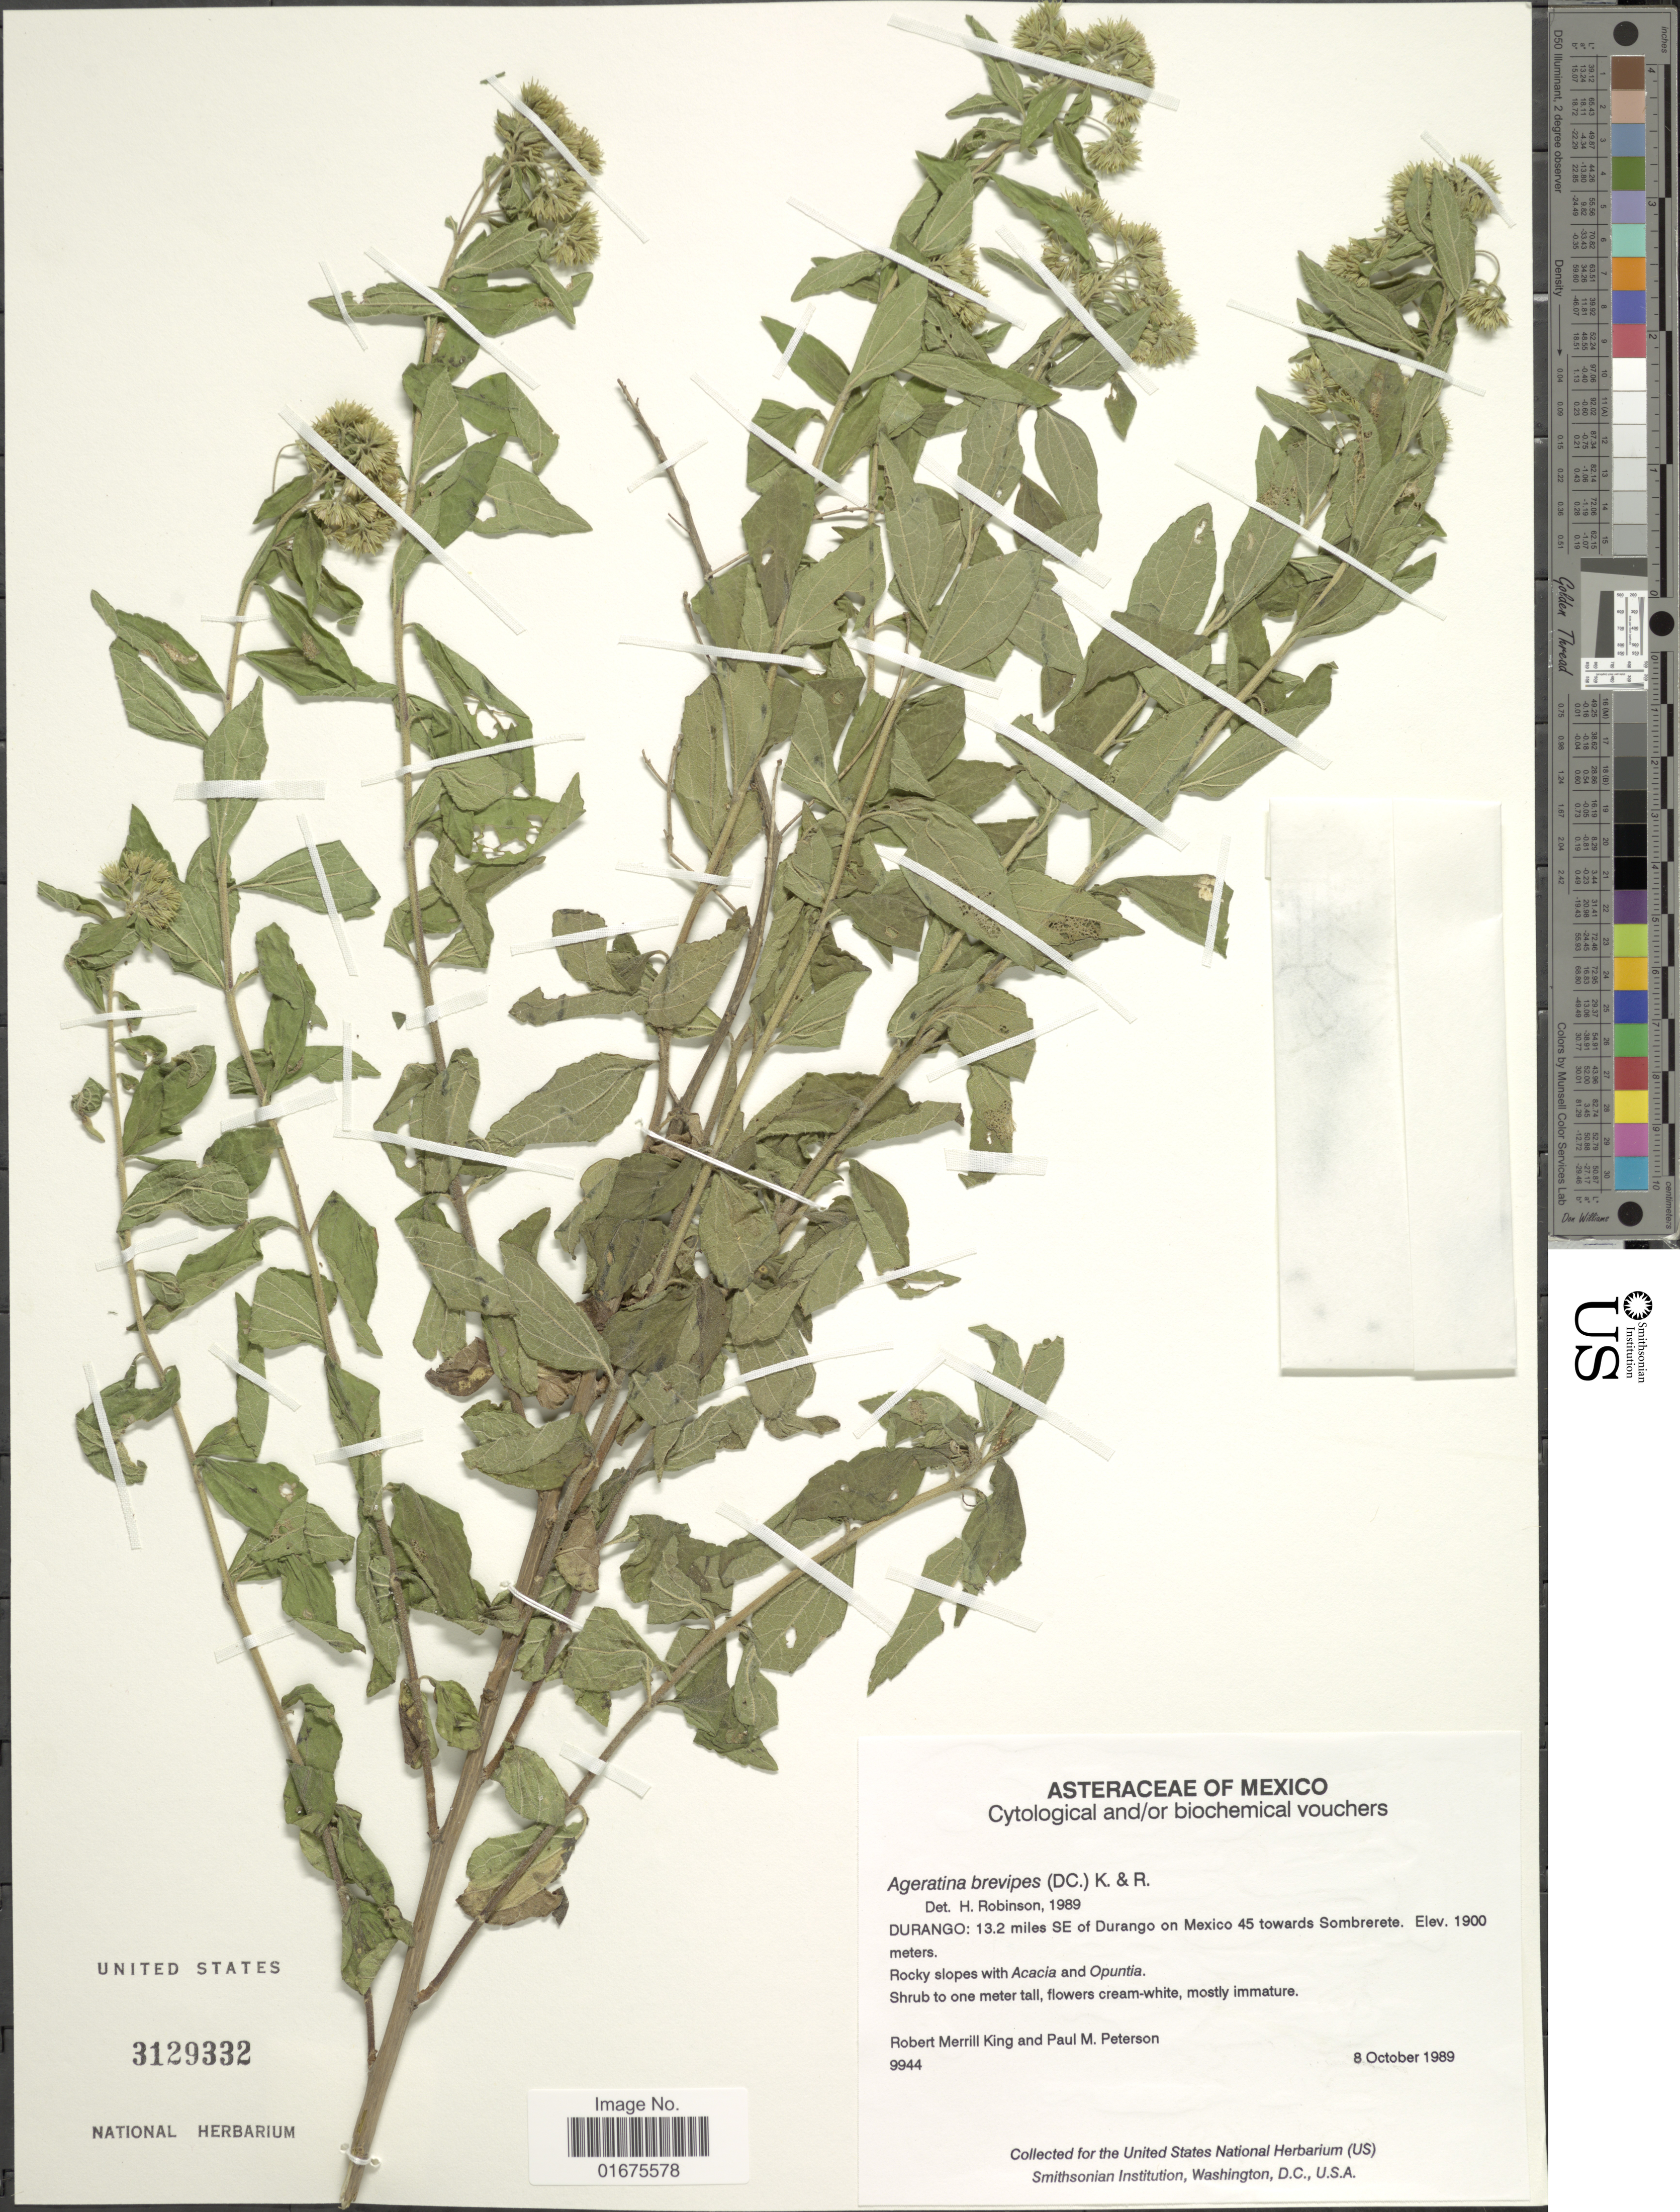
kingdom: Plantae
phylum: Tracheophyta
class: Magnoliopsida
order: Asterales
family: Asteraceae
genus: Ageratina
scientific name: Ageratina brevipes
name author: (DC.) R.M. King & H. Rob.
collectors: R. M. King & P. M. Peterson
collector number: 9944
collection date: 1989-10-08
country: Mexico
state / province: Durango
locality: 13.2 miles SE of Durango on Mexico 45 towards Somrerete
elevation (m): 1900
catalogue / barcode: US 3129332